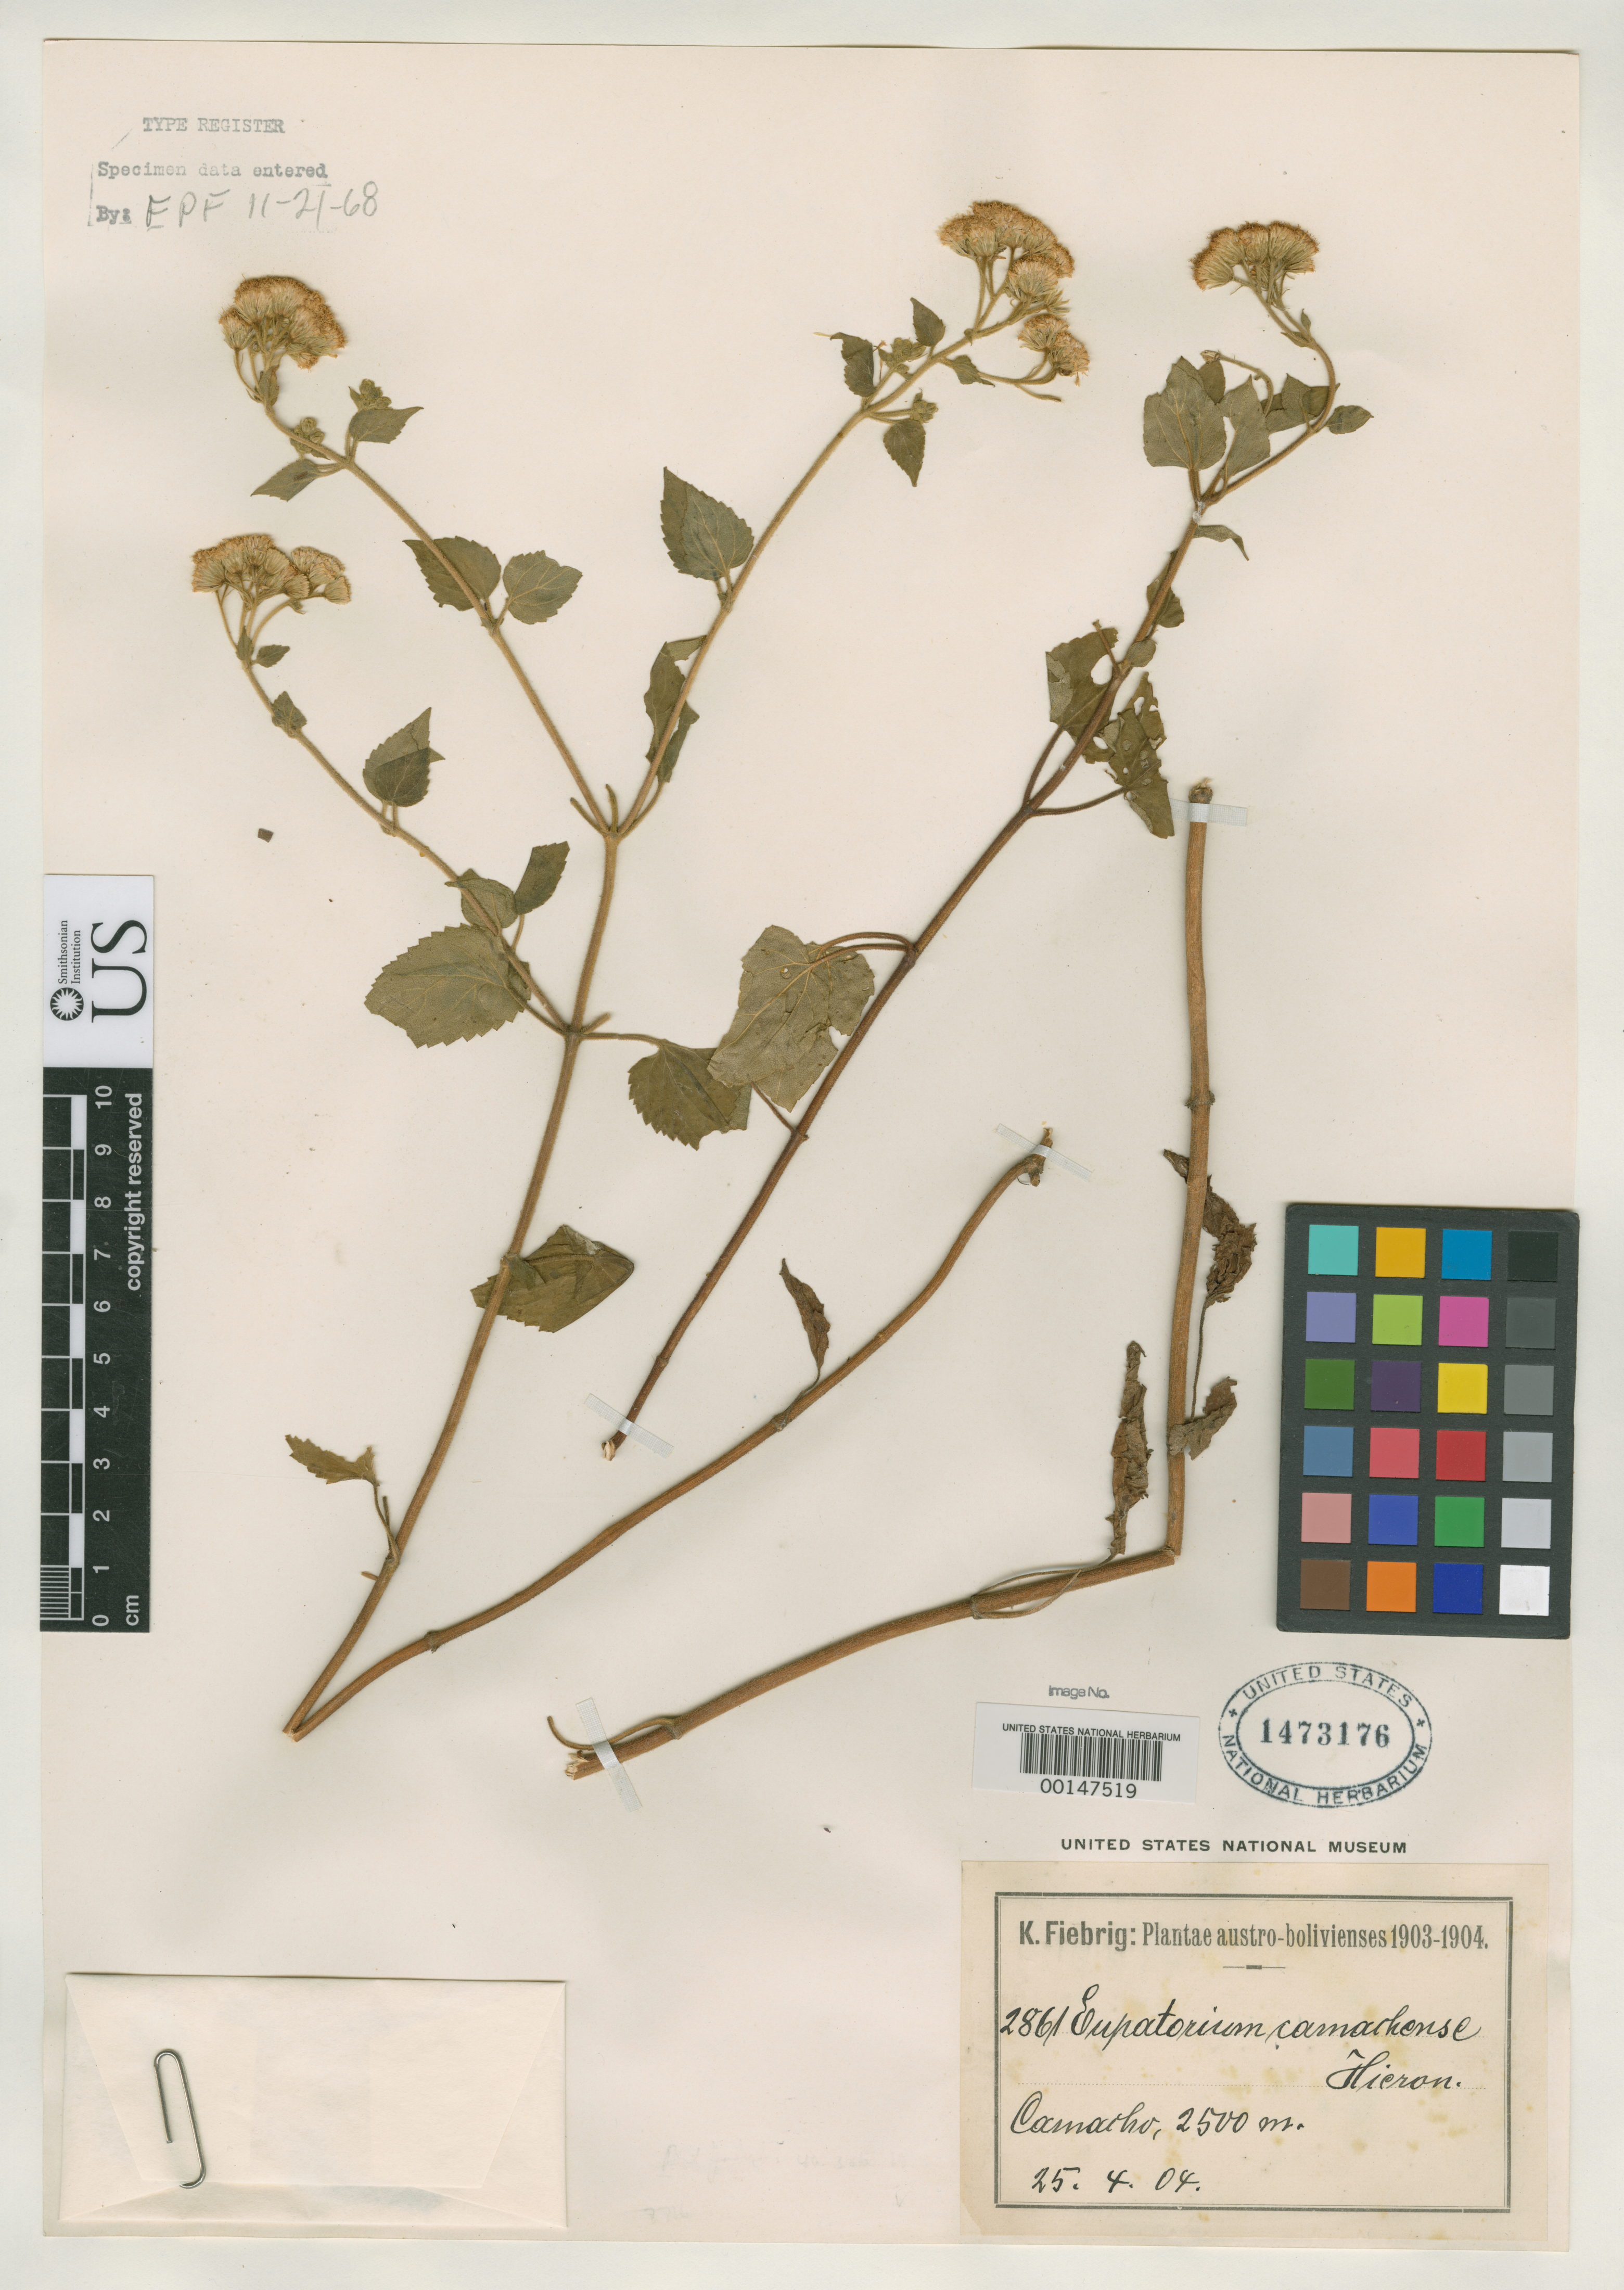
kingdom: Plantae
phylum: Tracheophyta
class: Magnoliopsida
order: Asterales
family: Asteraceae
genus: Eupatorium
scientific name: Eupatorium camachense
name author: Hieron.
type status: Isotype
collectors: K. Fiebrig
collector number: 2861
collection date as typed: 25 Apr 1904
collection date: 1904-04-25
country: Bolivia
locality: Camacho.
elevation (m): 2500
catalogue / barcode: US 1473176